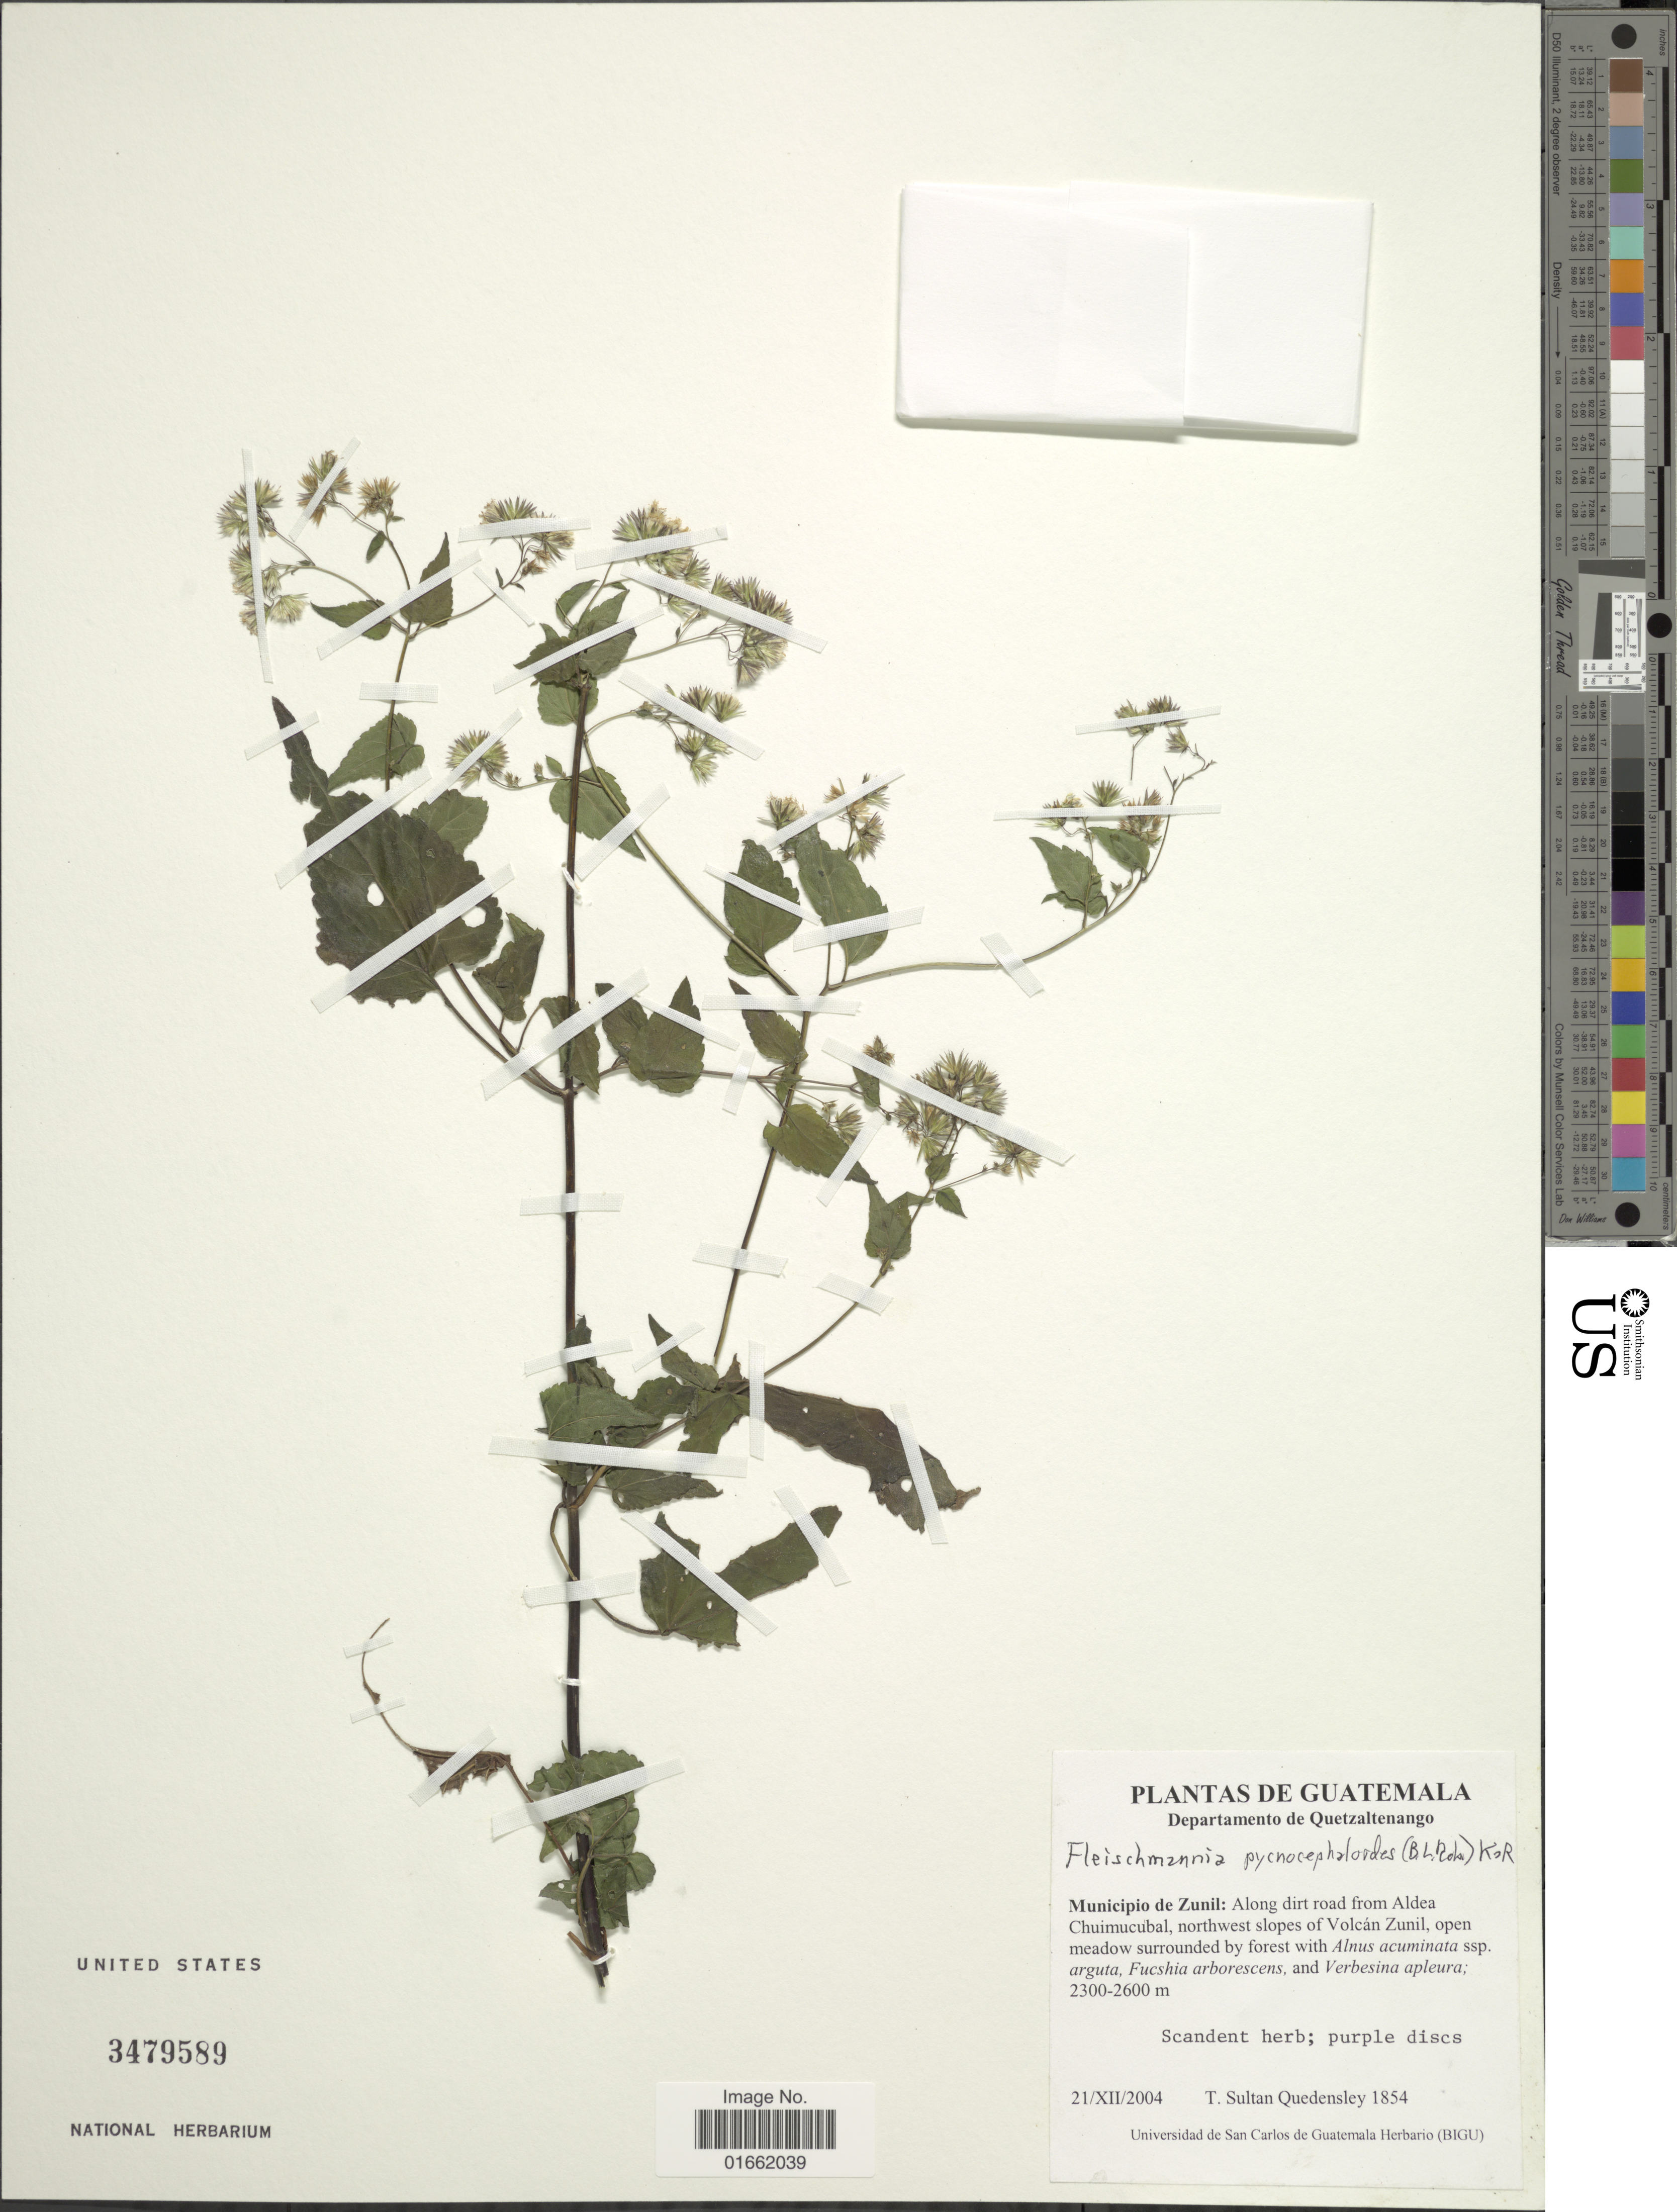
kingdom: Plantae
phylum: Tracheophyta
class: Magnoliopsida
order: Asterales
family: Asteraceae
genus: Fleischmannia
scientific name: Fleischmannia pycnocephaloides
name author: (B.L. Rob.) R.M. King & H. Rob.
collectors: T. S. Quedensley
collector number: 1854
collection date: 2004-12-21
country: Guatemala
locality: Departamento de Quetzaltenango. Municipio de Zunil: Along dirt road from Aldea Chuimucubal, northwest slopes of Volcán Zunil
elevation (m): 2300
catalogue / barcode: US 3479589